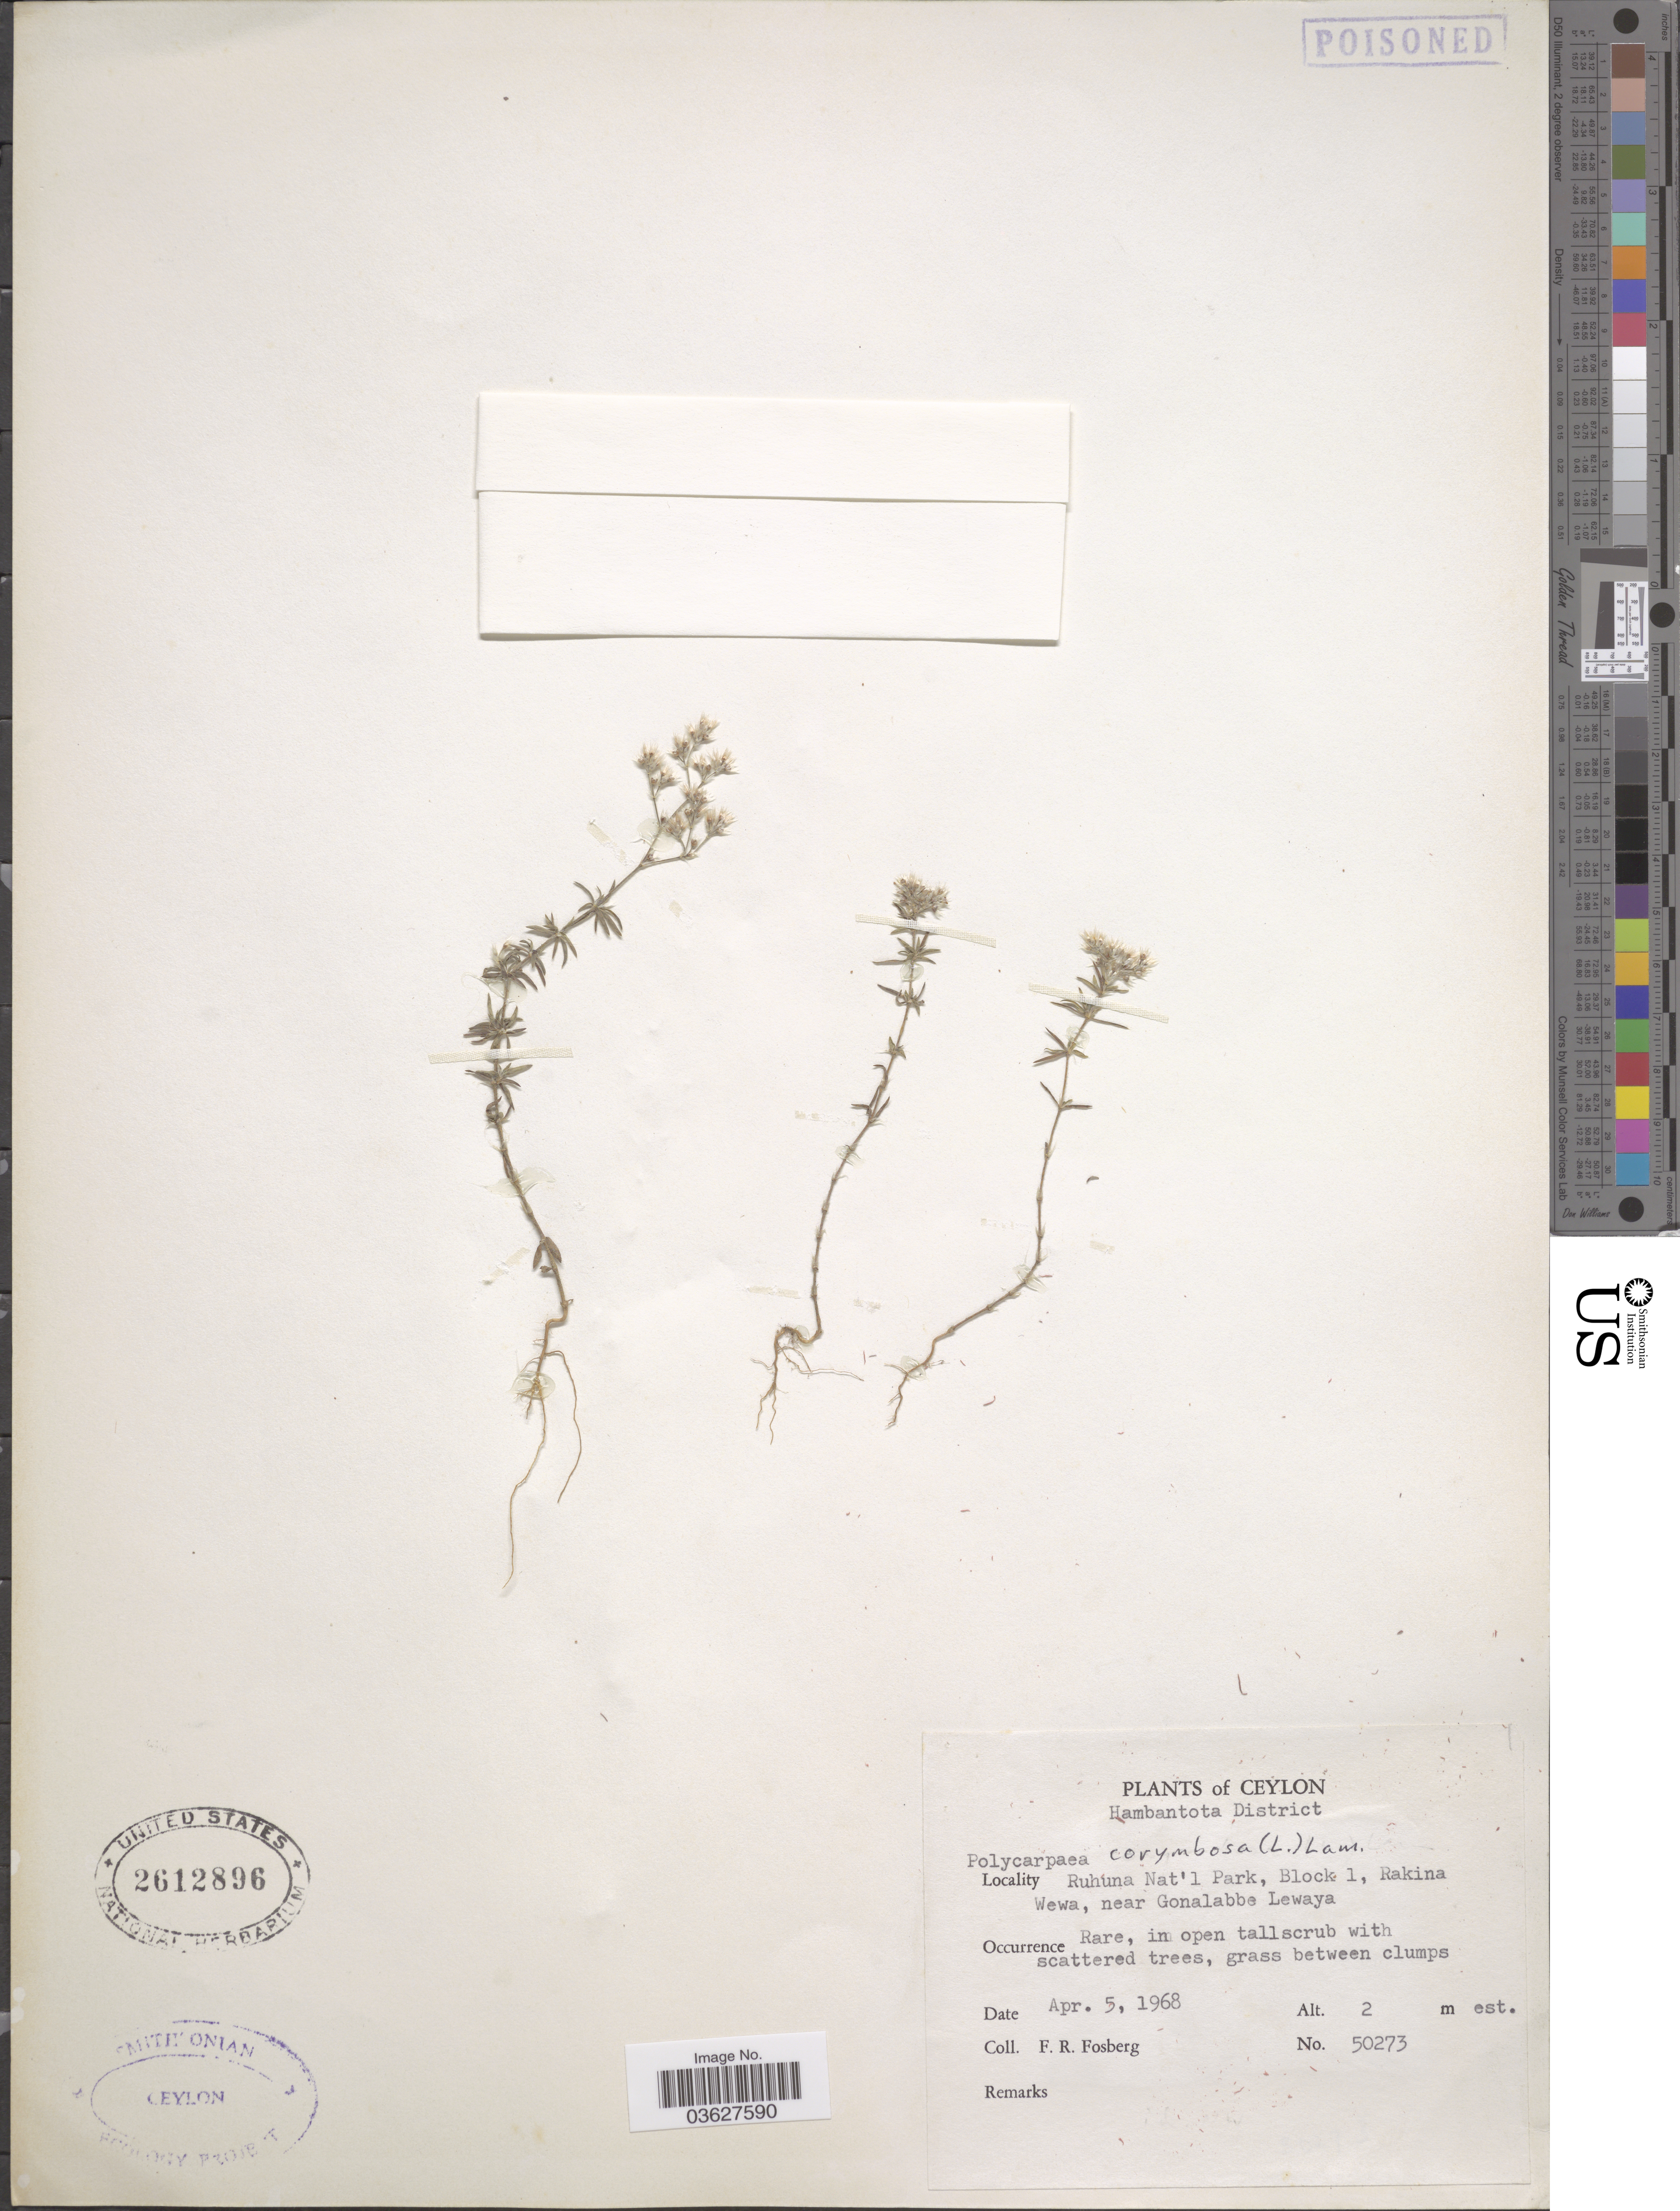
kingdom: Plantae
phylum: Tracheophyta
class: Magnoliopsida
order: Caryophyllales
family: Caryophyllaceae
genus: Polycarpaea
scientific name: Polycarpaea corymbosa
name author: (L.) Lam.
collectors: F. R. Fosberg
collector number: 50273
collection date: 1968-04-05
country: Sri Lanka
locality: Ceylon, Hambantota District. Ruhuna Nat'l Park, Block 1, Rakina Wewa, near Gonalabbe Lewaya.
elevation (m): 2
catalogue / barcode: US 2612896